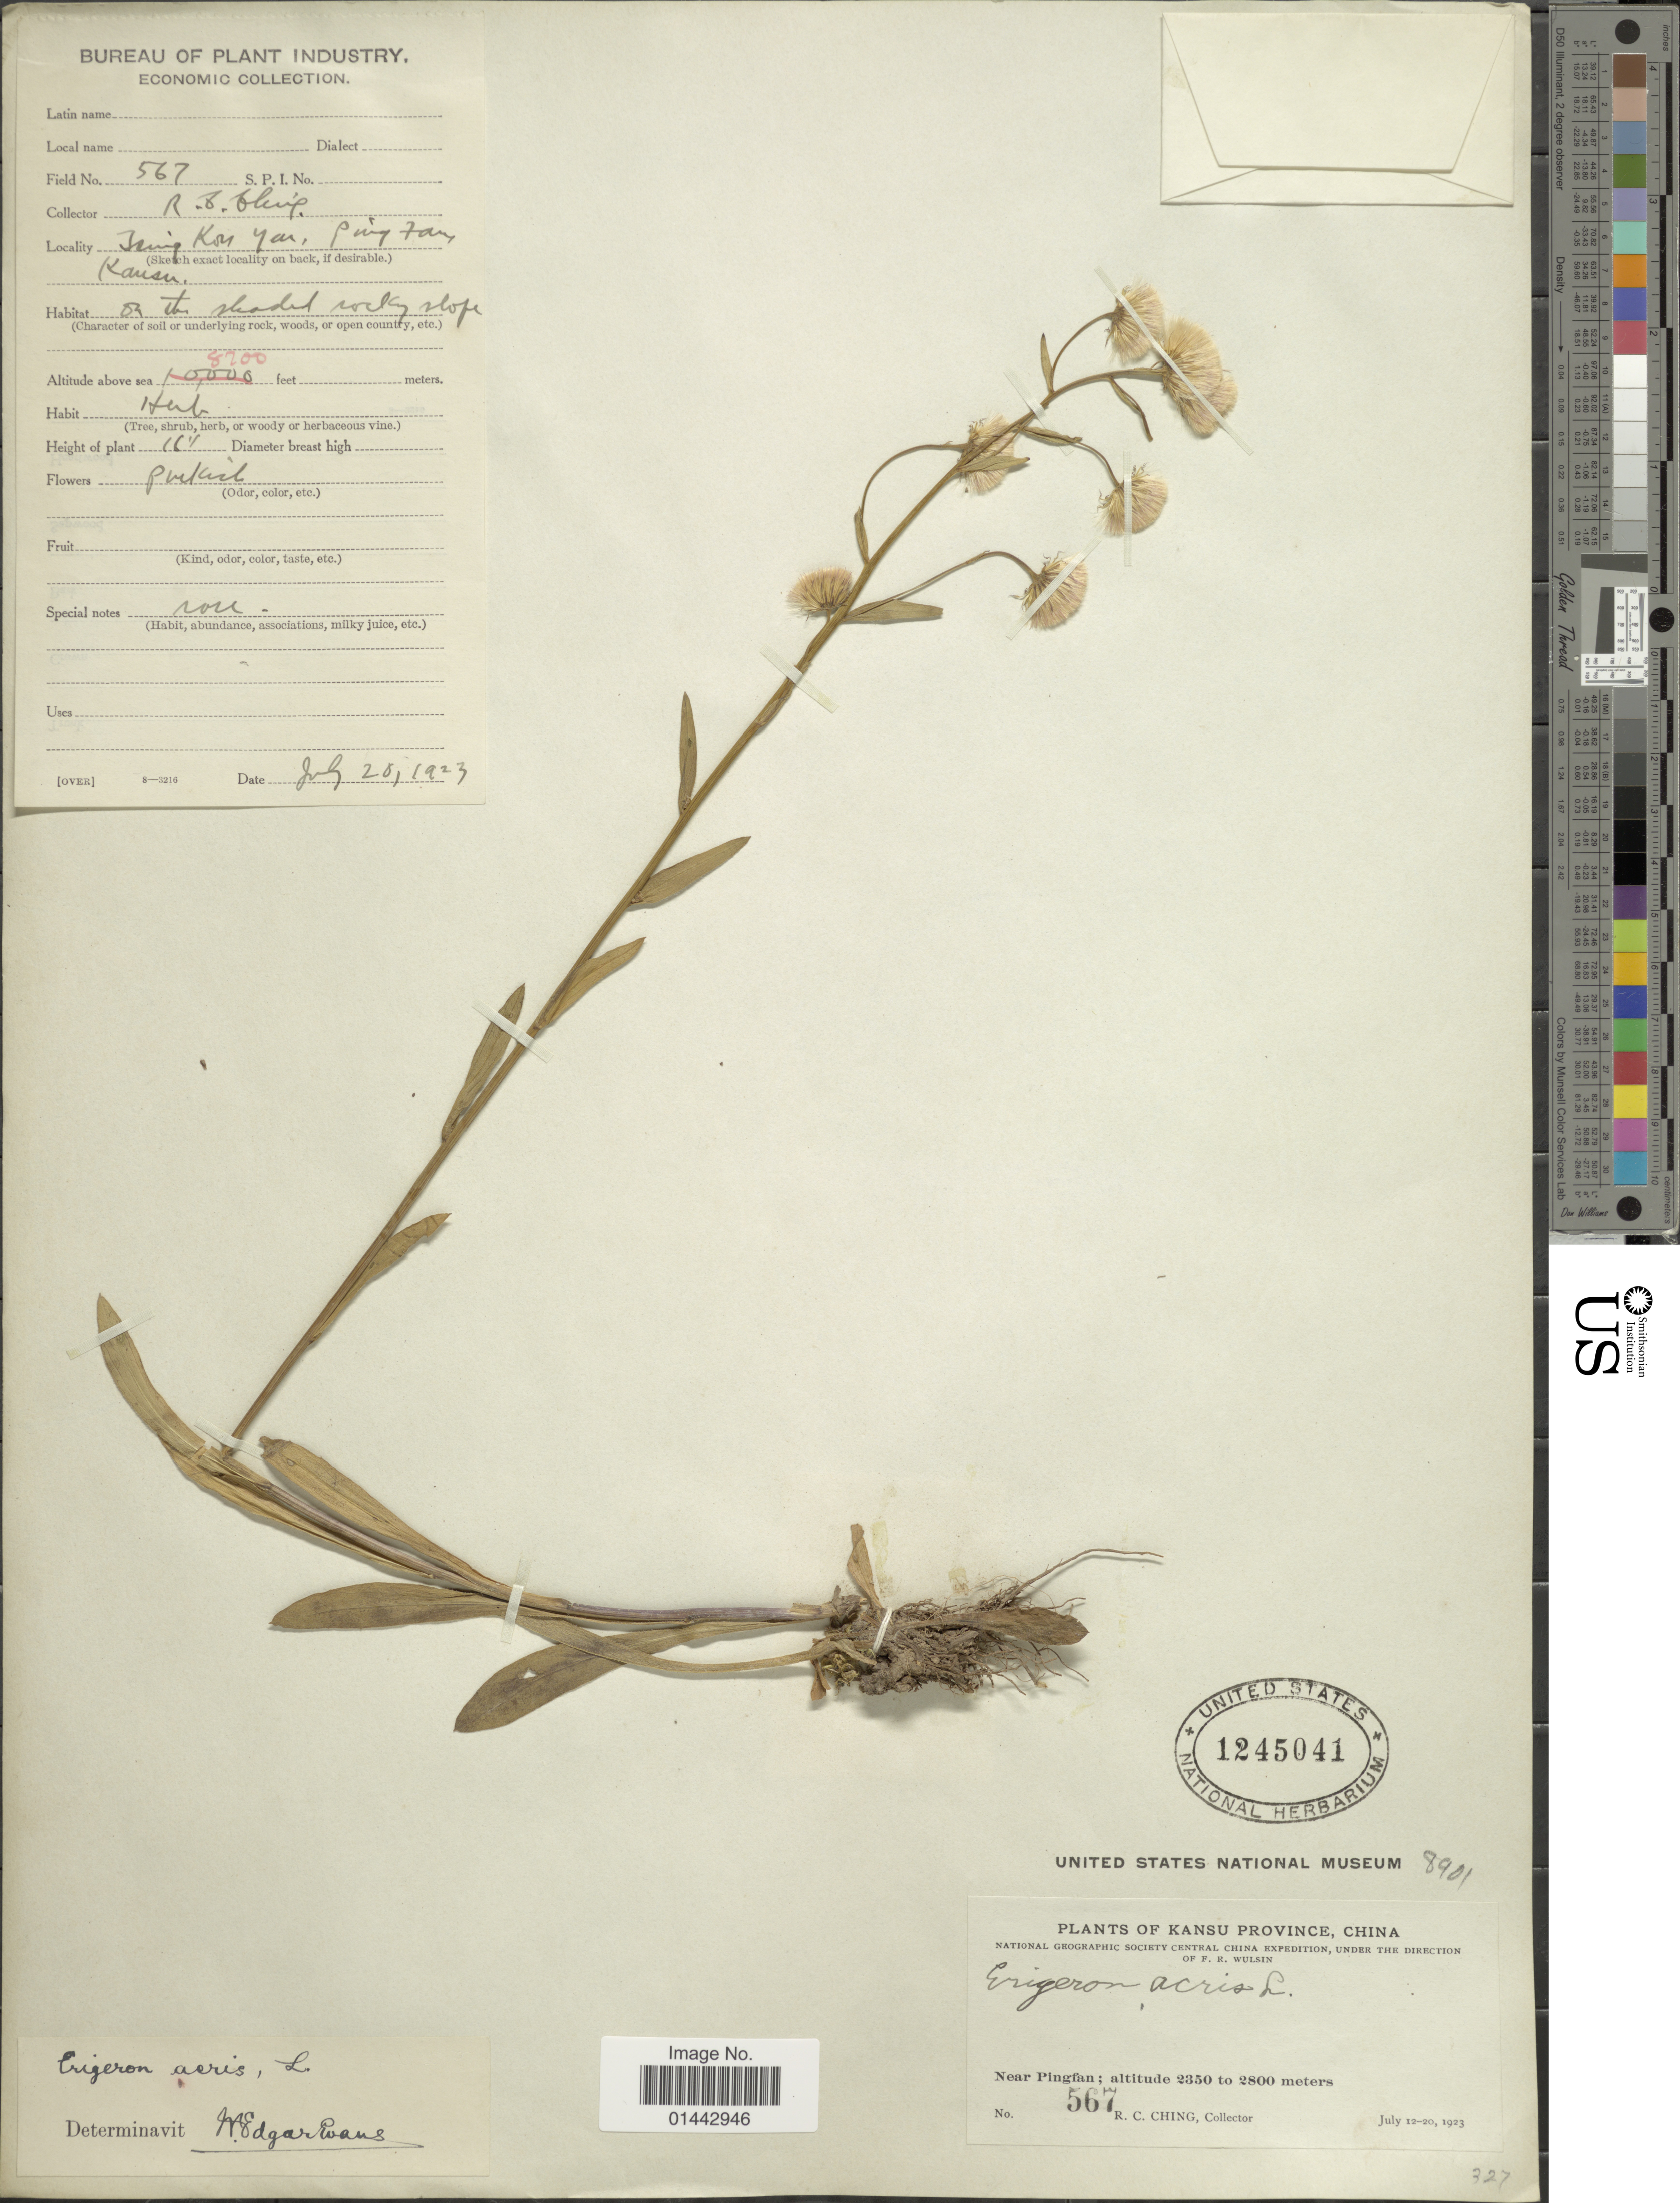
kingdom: Plantae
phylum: Tracheophyta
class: Magnoliopsida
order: Asterales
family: Asteraceae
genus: Erigeron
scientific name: Erigeron acris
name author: L.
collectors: R. C. Ching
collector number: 567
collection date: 1923-07-12/1923-07-20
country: China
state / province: Gansu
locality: Kansu, near Pingfan.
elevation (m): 2350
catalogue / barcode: US 1245041